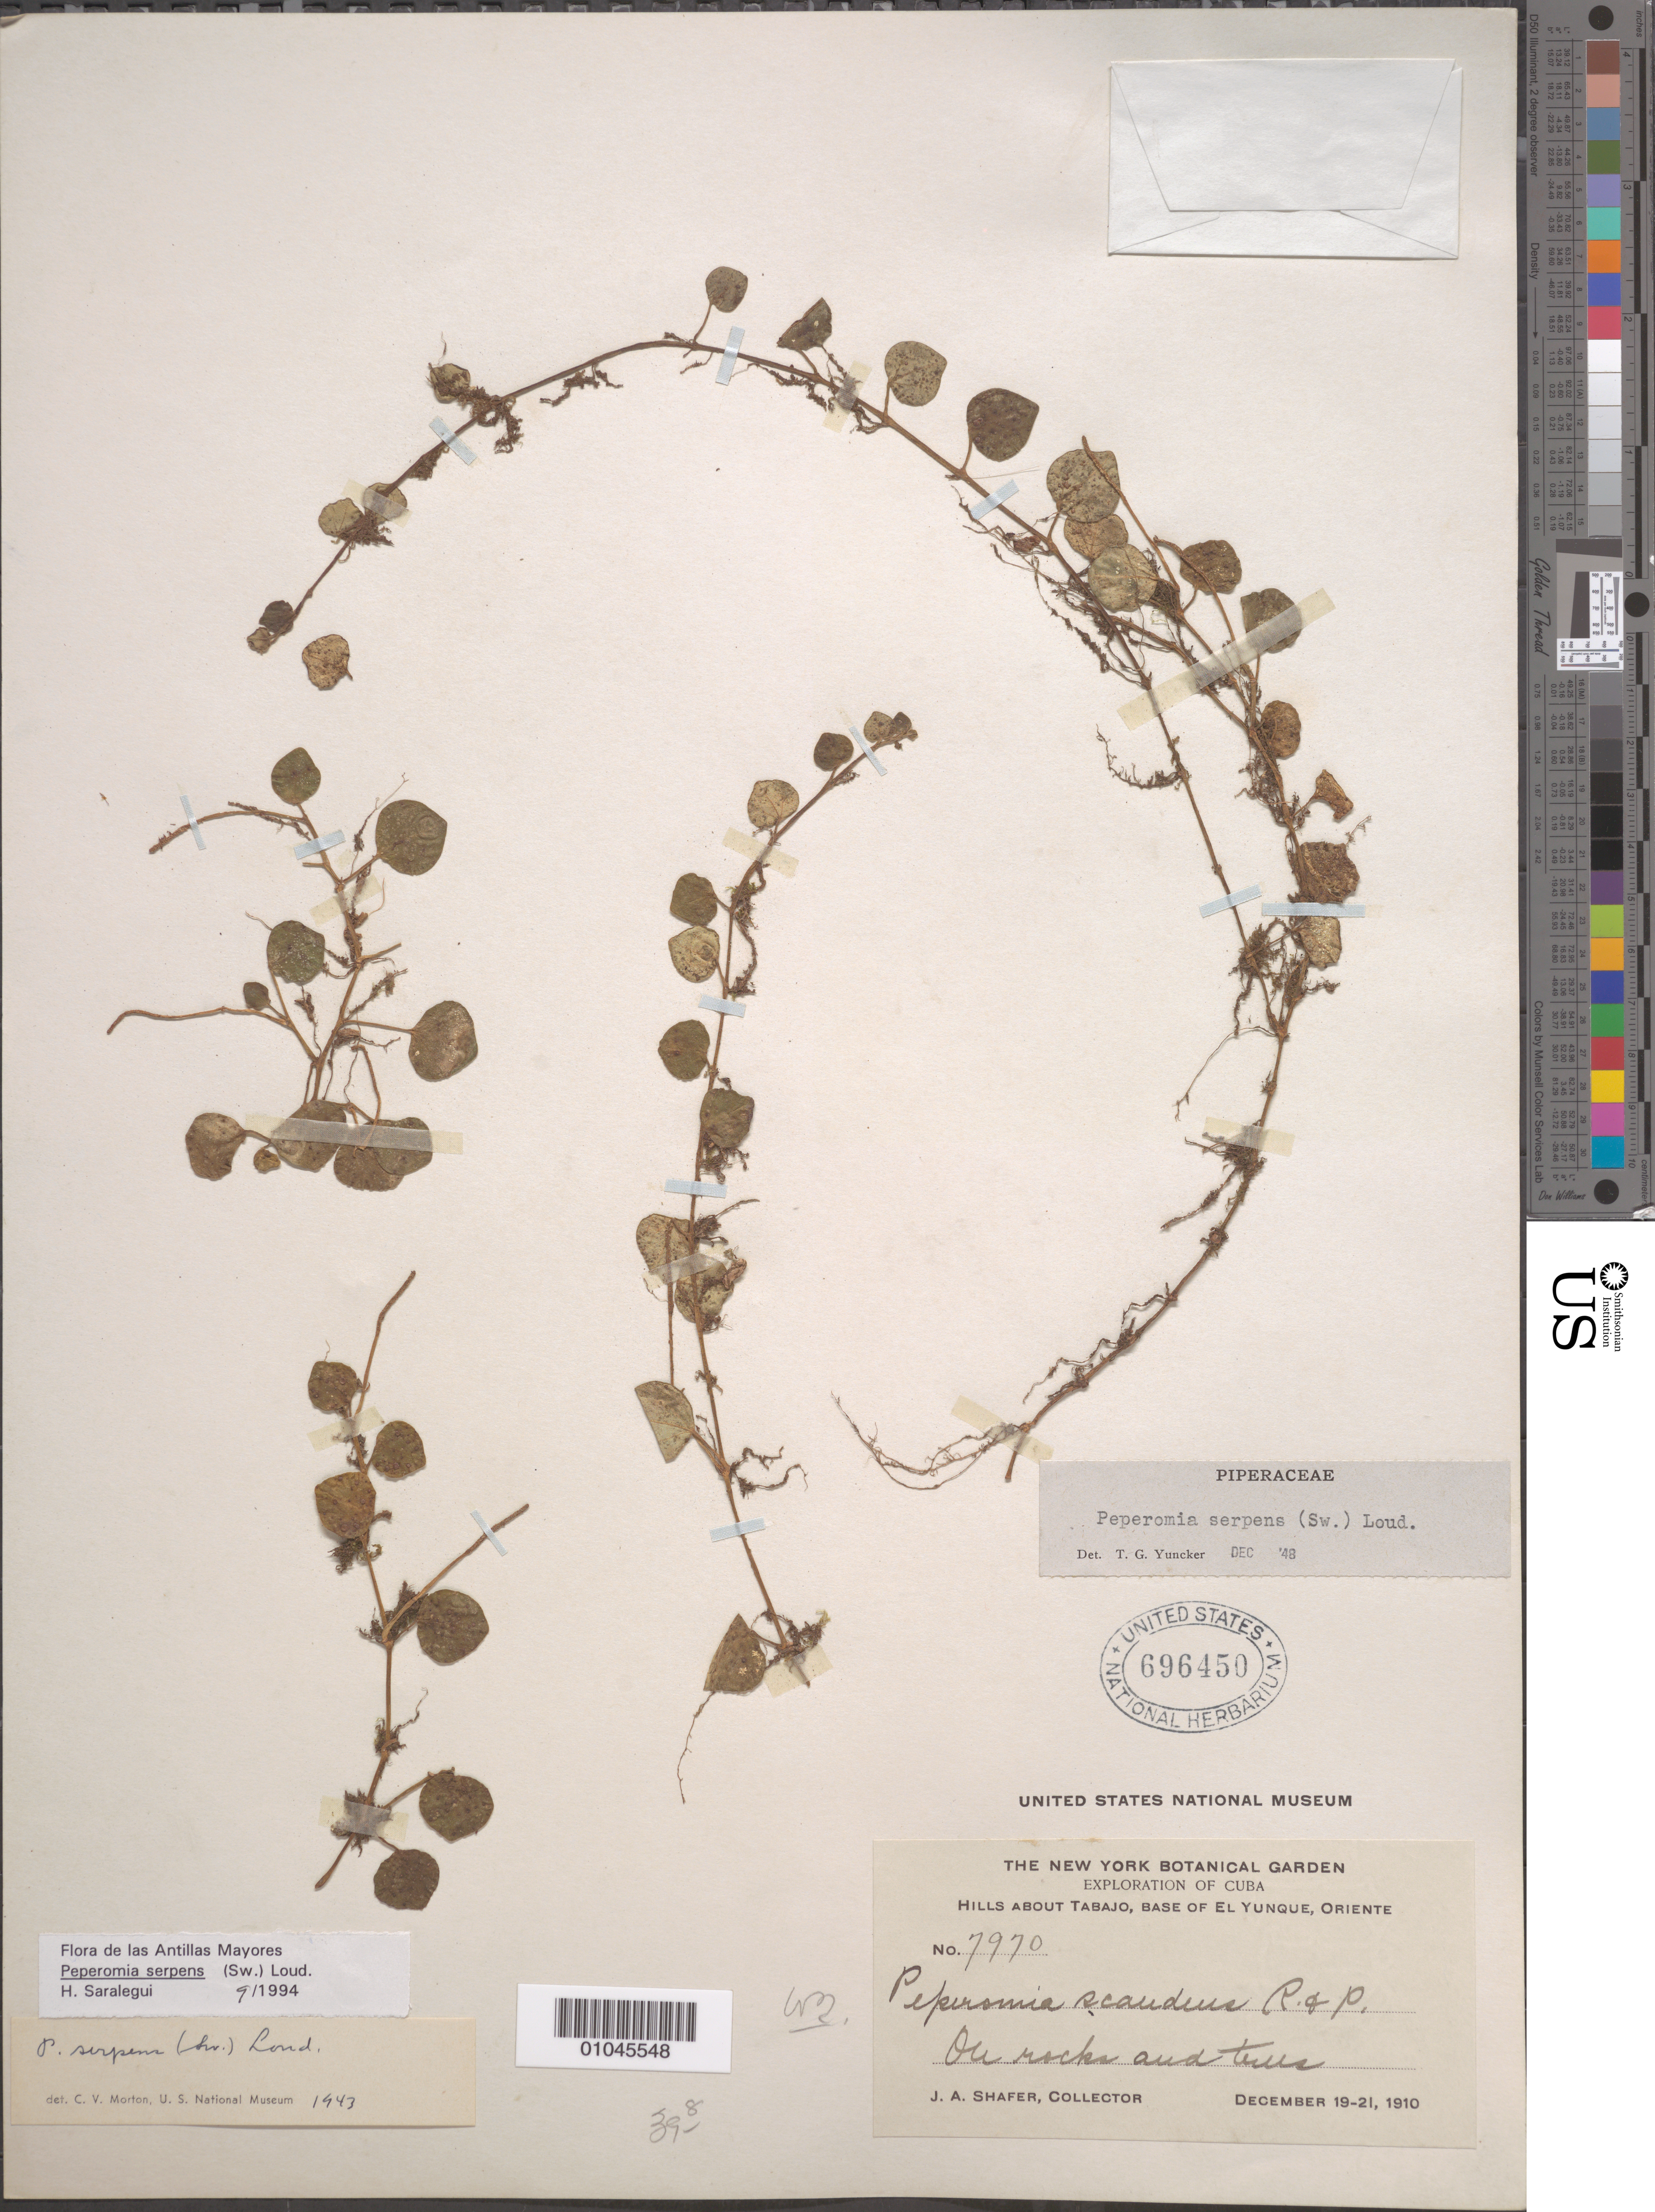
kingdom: Plantae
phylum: Tracheophyta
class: Magnoliopsida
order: Piperales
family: Piperaceae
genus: Peperomia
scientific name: Peperomia serpens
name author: (Sw.) Loudon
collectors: J. A. Shafer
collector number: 7970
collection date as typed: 19 Dec 1910 to 21 Dec 1910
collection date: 1910-12-19/1910-12-21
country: Cuba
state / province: Oriente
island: Cuba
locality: On rocks and trees Hills about Tabajo, base of El Yunque, Oriente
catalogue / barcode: US 696450